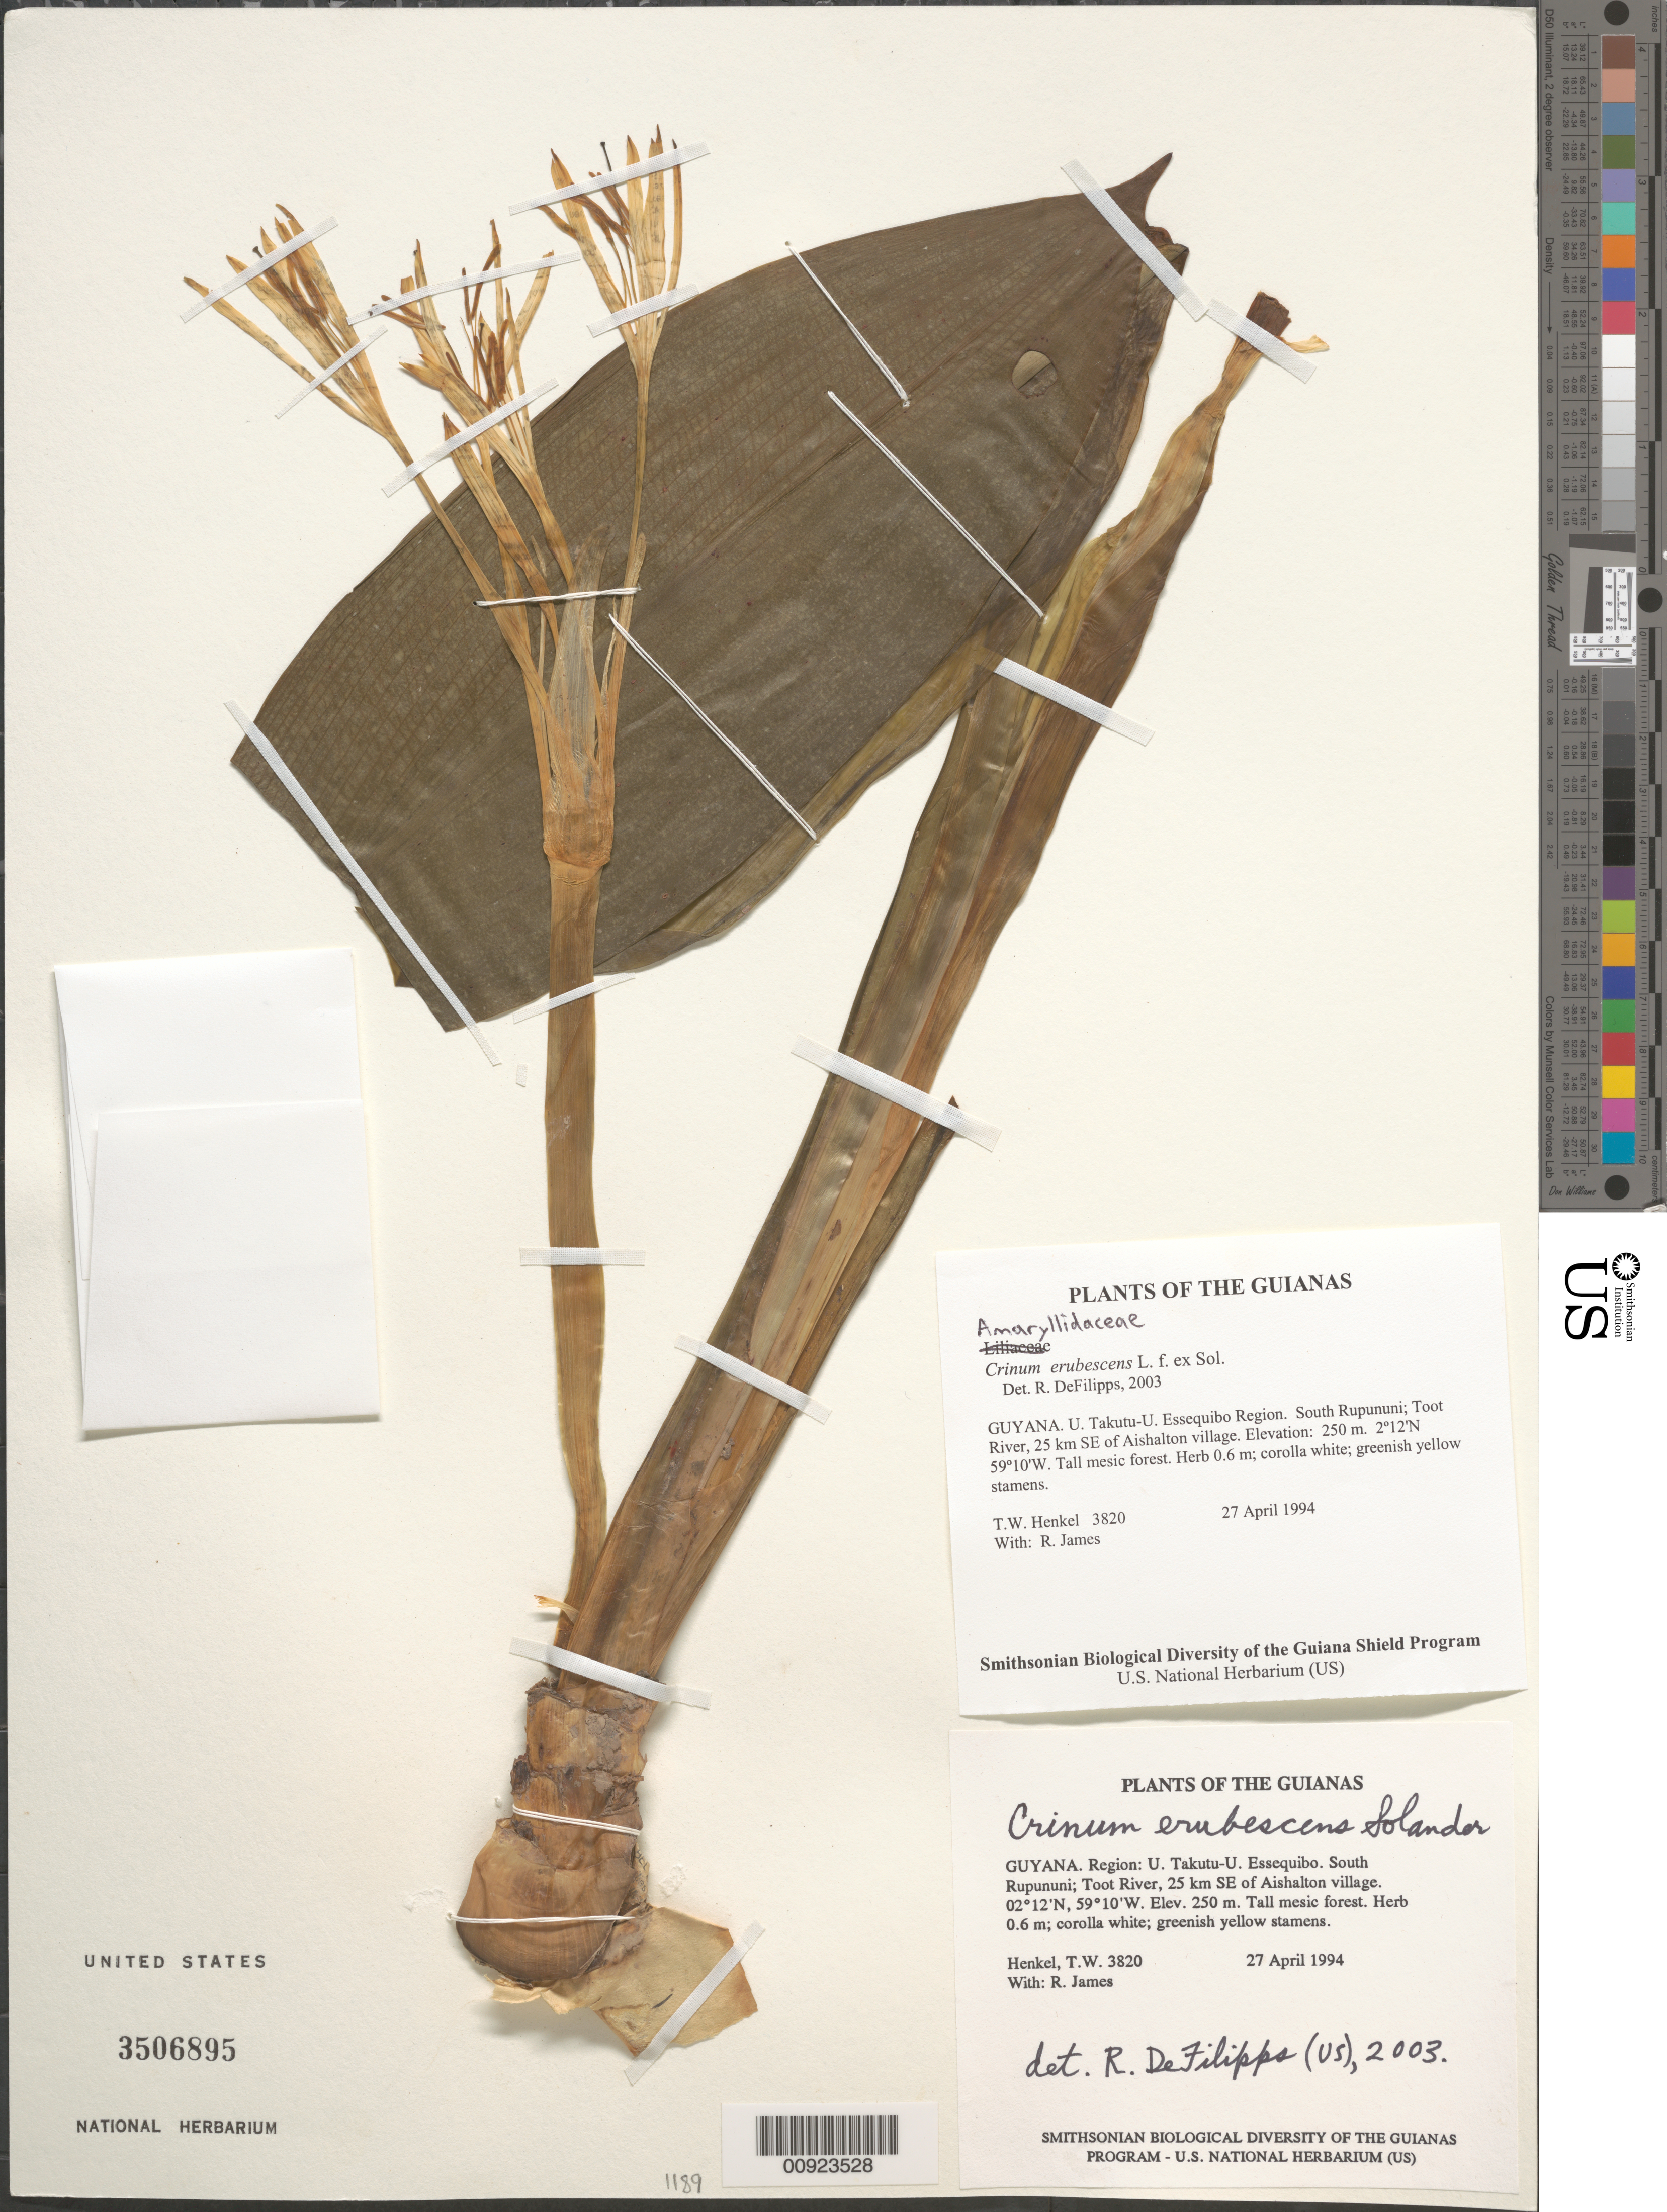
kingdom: Plantae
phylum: Tracheophyta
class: Liliopsida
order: Asparagales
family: Amaryllidaceae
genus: Crinum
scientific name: Crinum erubescens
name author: Aiton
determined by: DeFilipps, R. A.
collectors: T. Henkel & R. James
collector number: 3820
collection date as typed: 27 April 1994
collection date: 1994-04-27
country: Guyana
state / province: U. Takutu-U. Essequibo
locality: South Rupununi; Toot River, 25 km SE of Aishalton village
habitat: Tall mesic forest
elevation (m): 250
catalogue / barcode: US 3506895